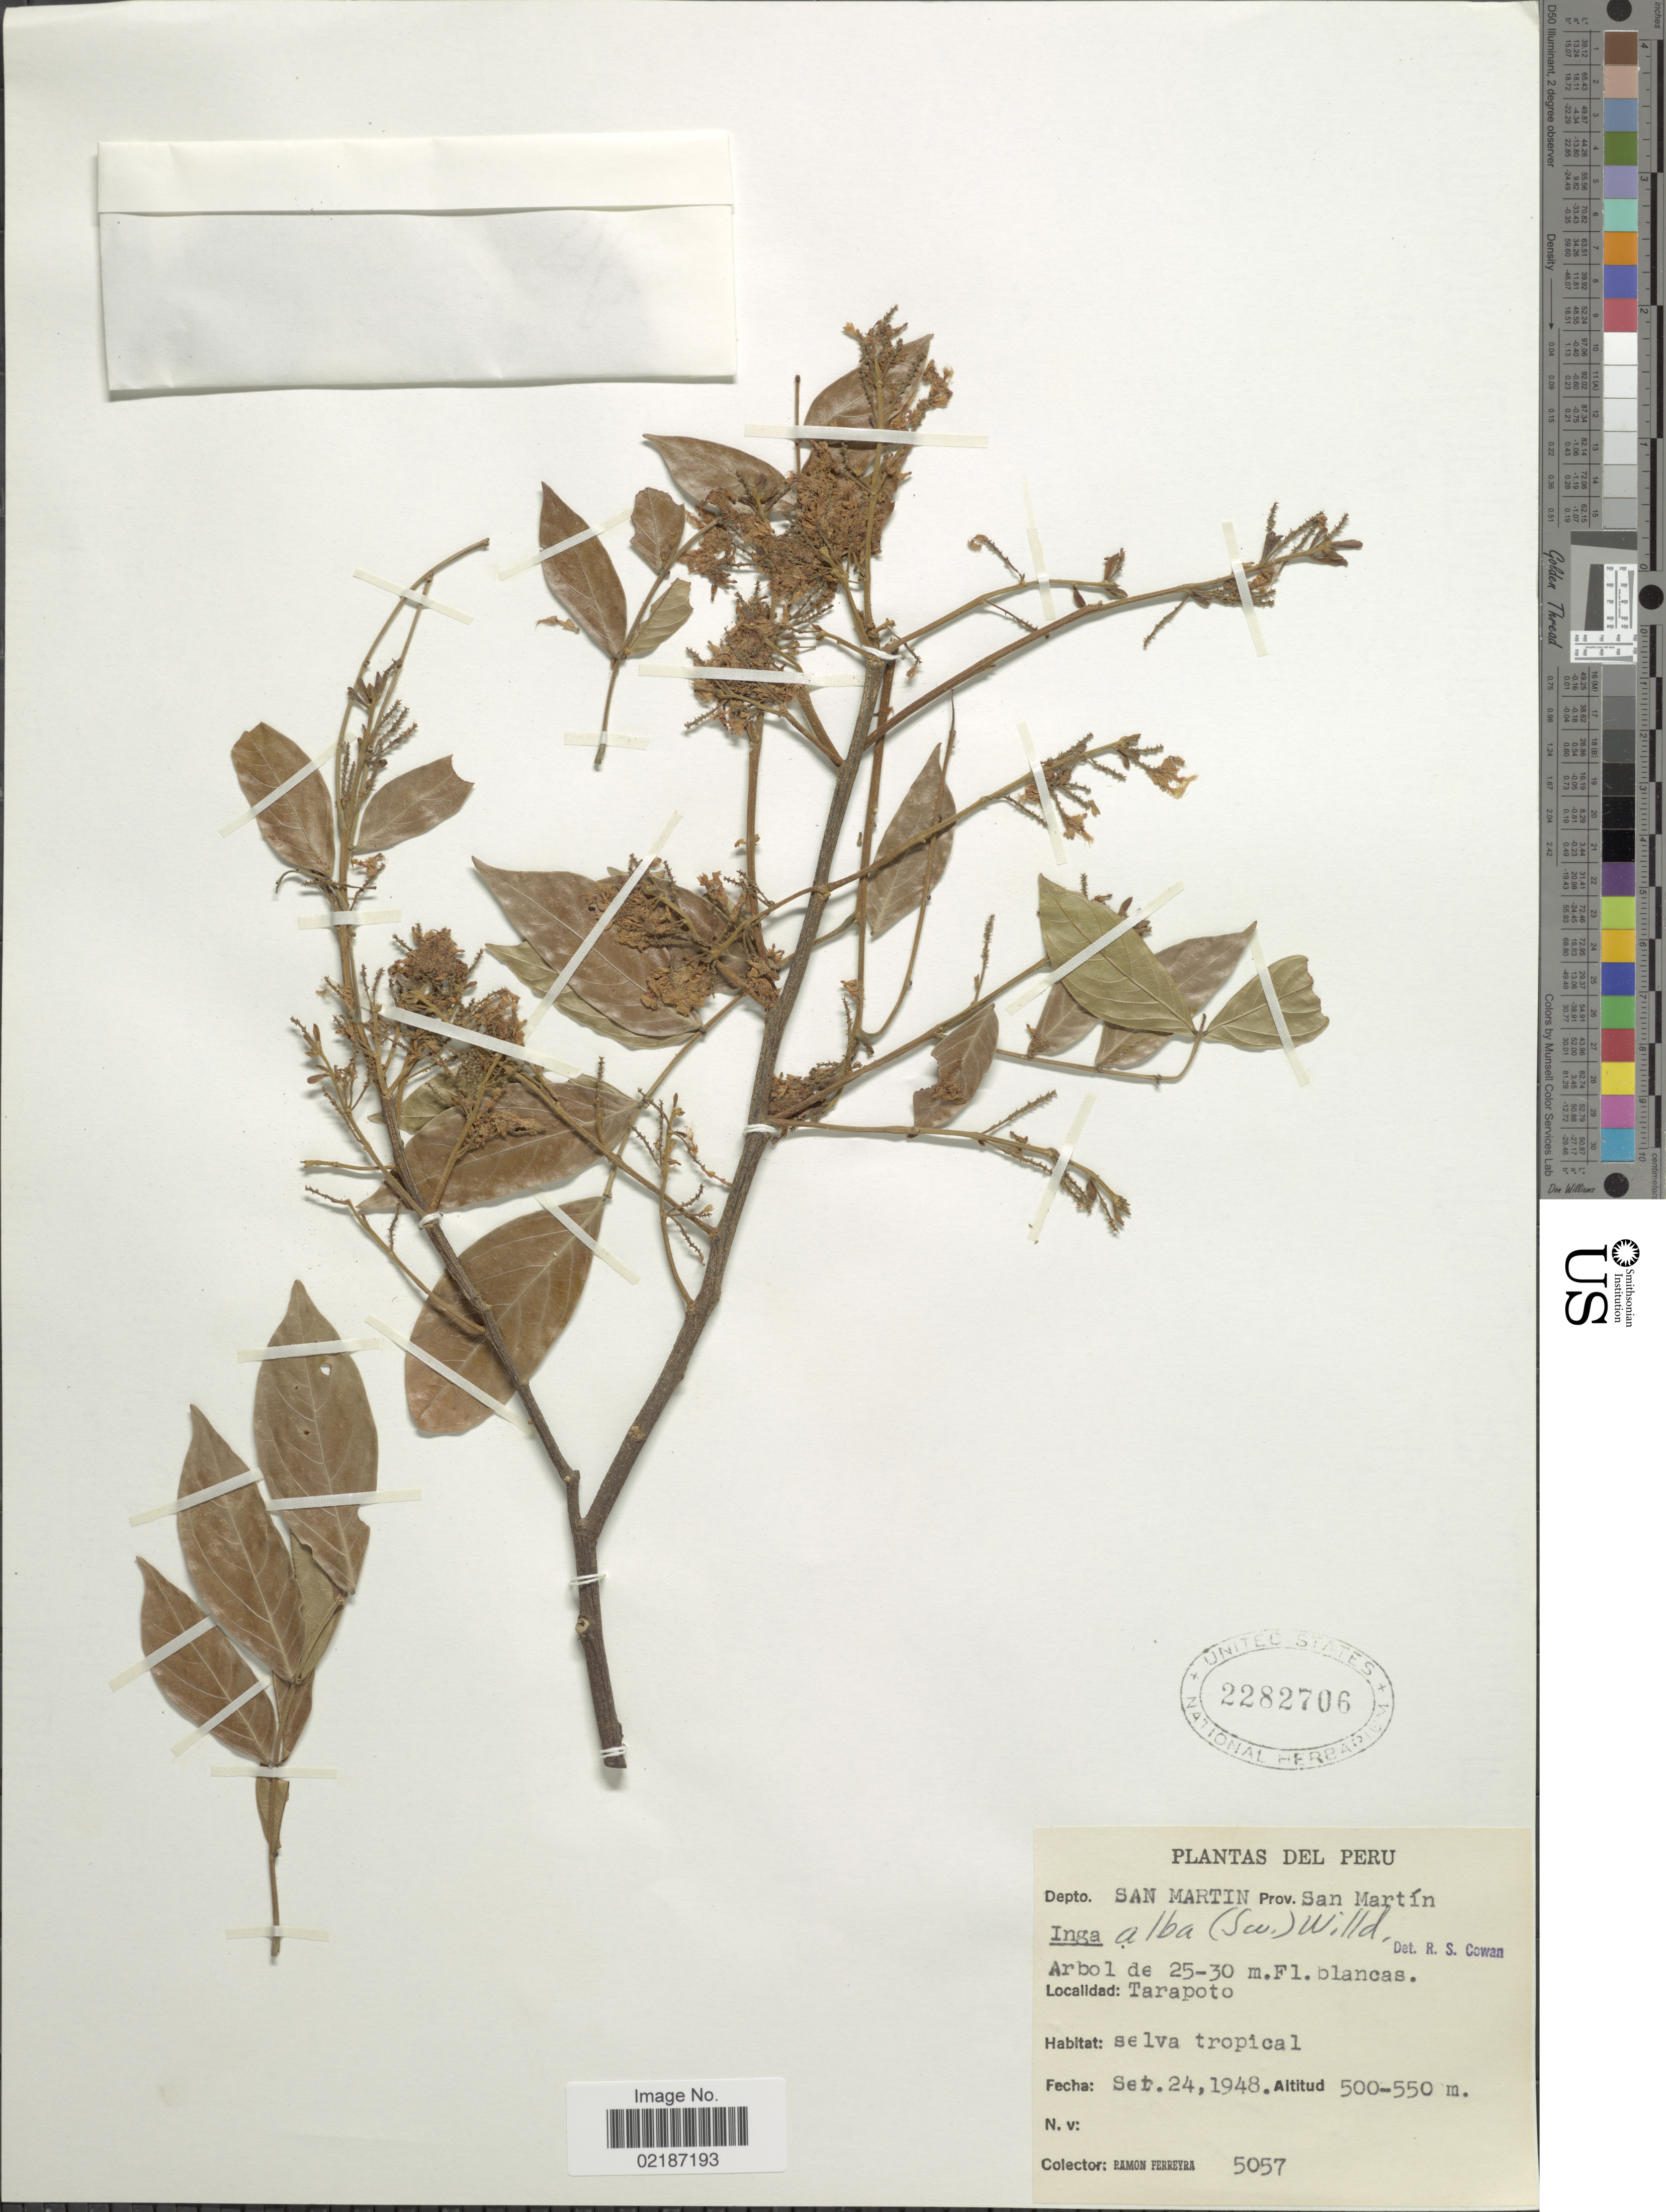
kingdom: Plantae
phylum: Tracheophyta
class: Magnoliopsida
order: Fabales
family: Fabaceae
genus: Inga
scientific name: Inga alba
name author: (Sw.) Willd.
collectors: R. A. Ferreyra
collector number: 5057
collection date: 1948-09-24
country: Peru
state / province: San Martín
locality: Tarapoto, selva tropical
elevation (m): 500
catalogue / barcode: US 2282706